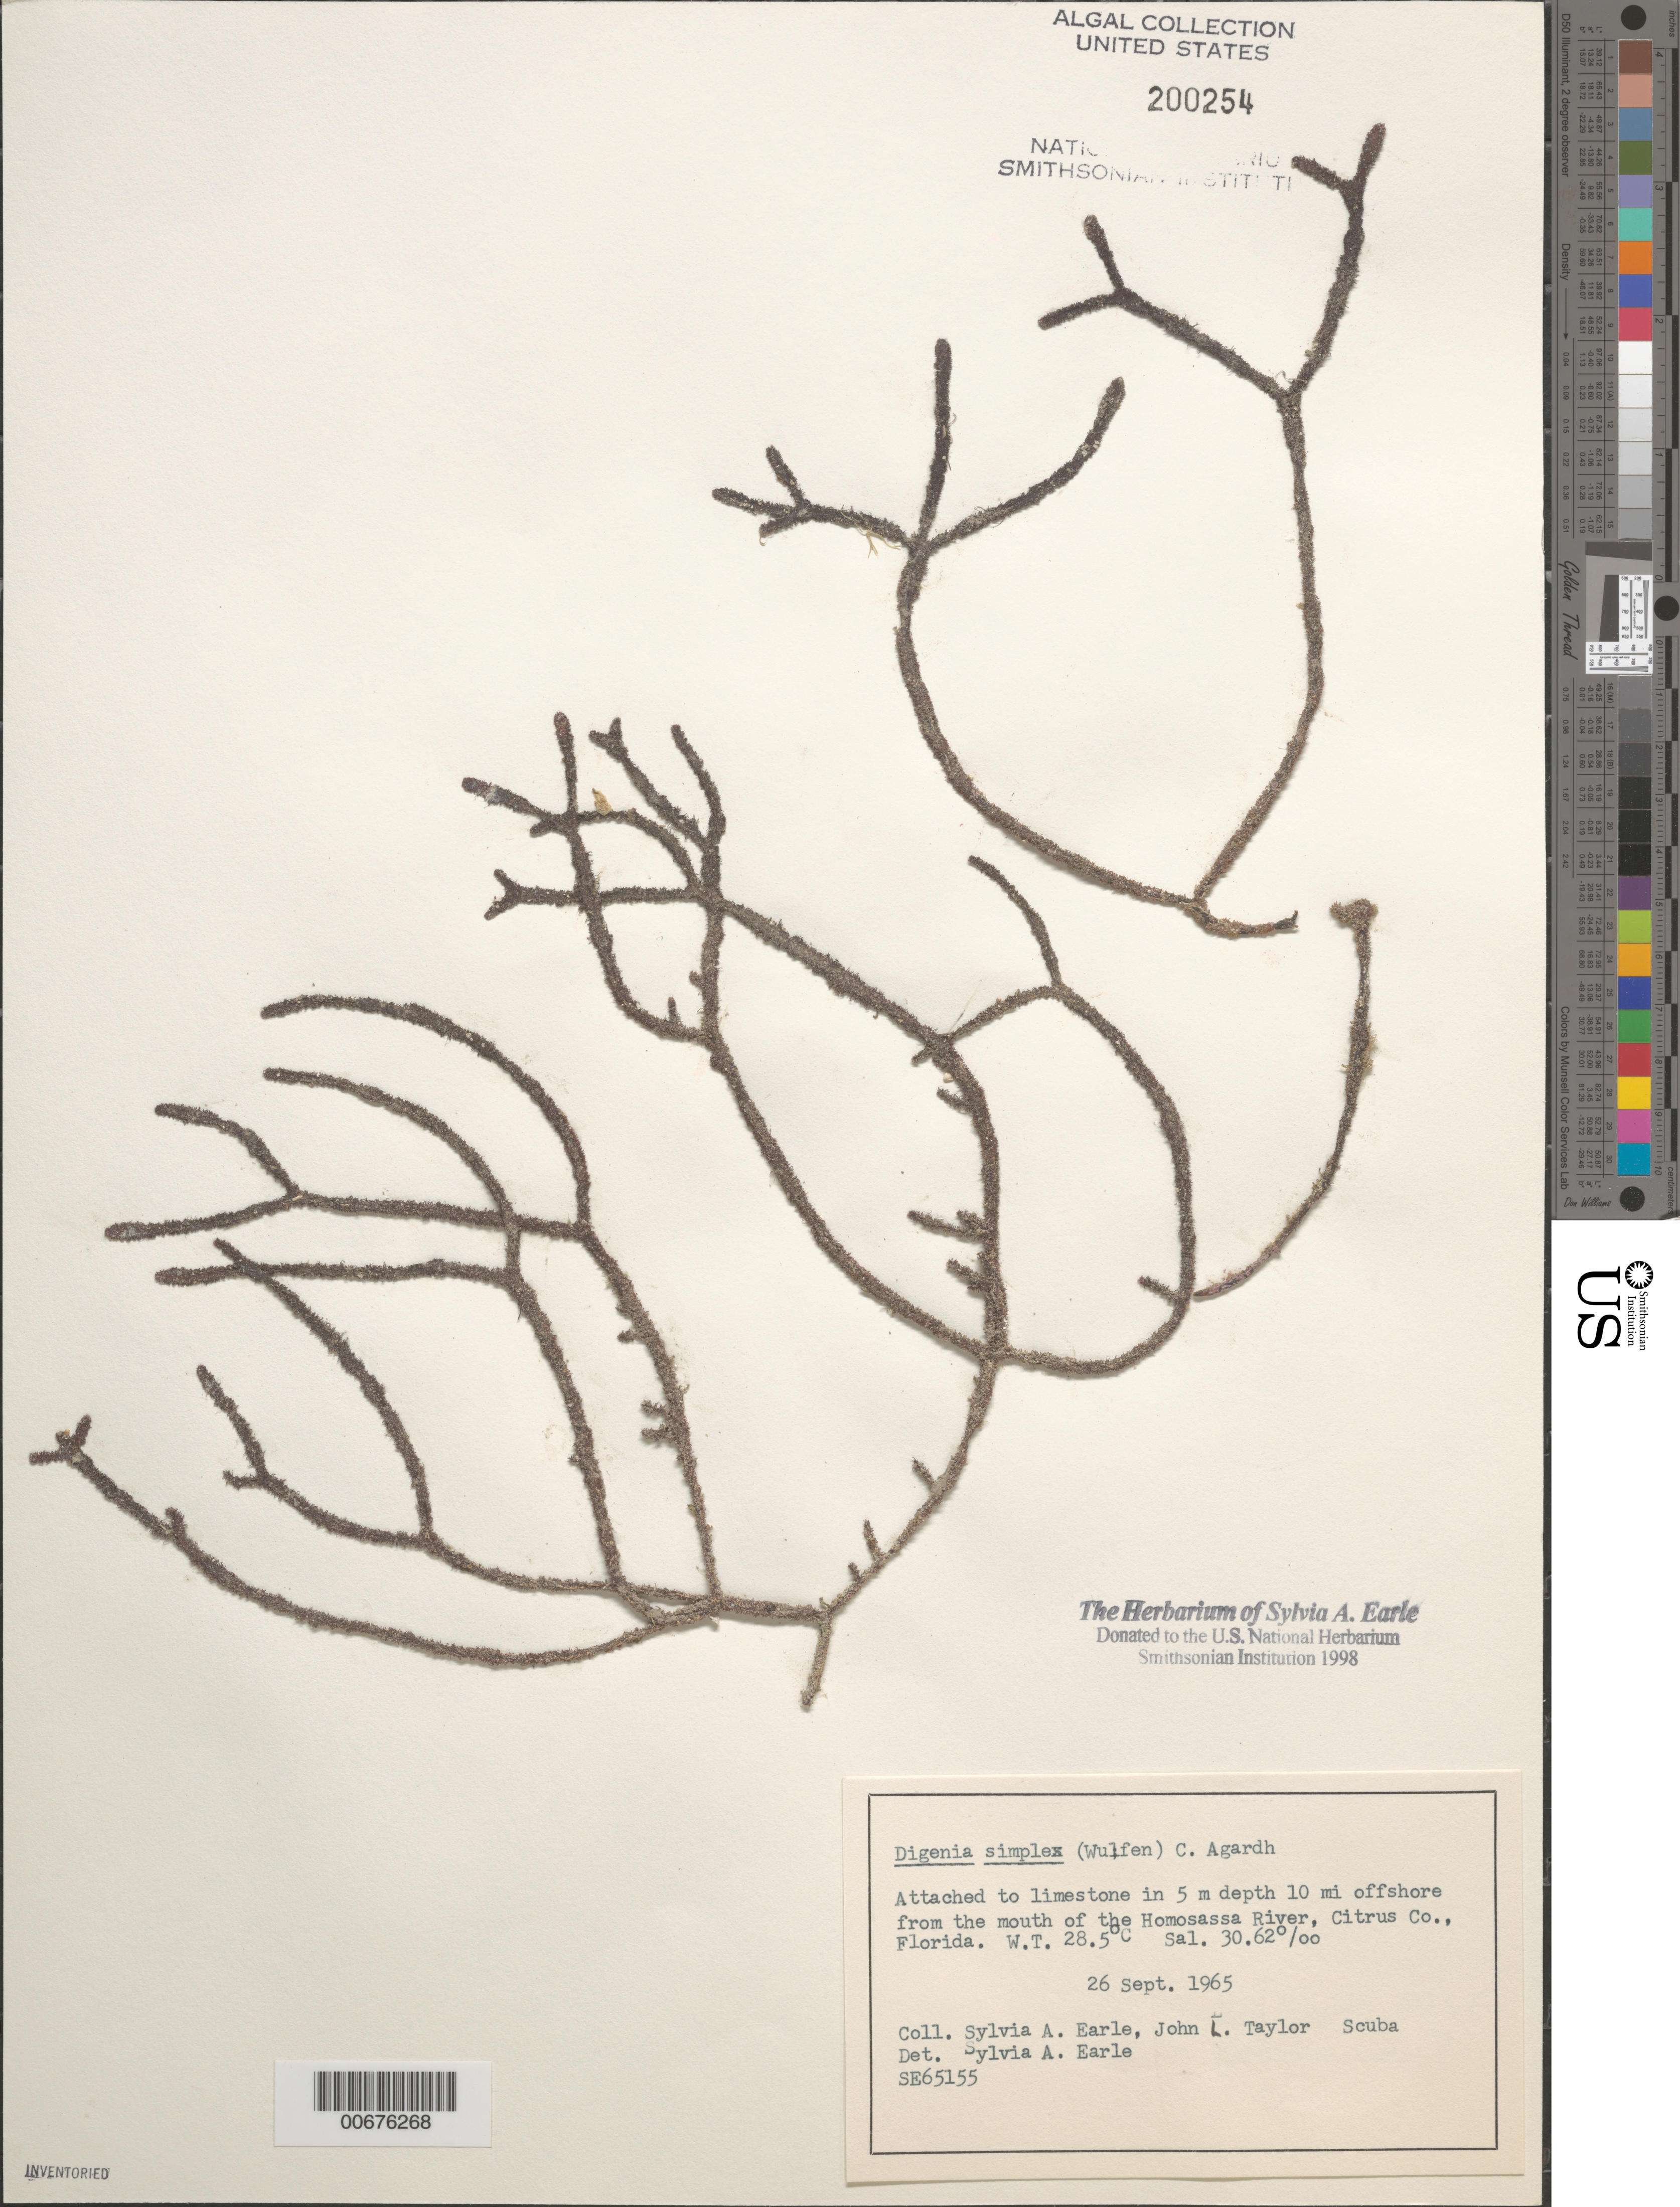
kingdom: Plantae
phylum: Rhodophyta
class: Florideophyceae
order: Ceramiales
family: Rhodomelaceae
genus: Digenea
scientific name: Digenea simplex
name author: (Wulfen) C. Agardh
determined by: Earle, S. A.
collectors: S. A. Earle & J. L. Taylor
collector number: SE 65155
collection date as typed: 26 Sep 1965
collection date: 1965-09-26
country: United States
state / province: Florida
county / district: Citrus County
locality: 10 miles off Homosassa River mouth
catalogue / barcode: US 200254